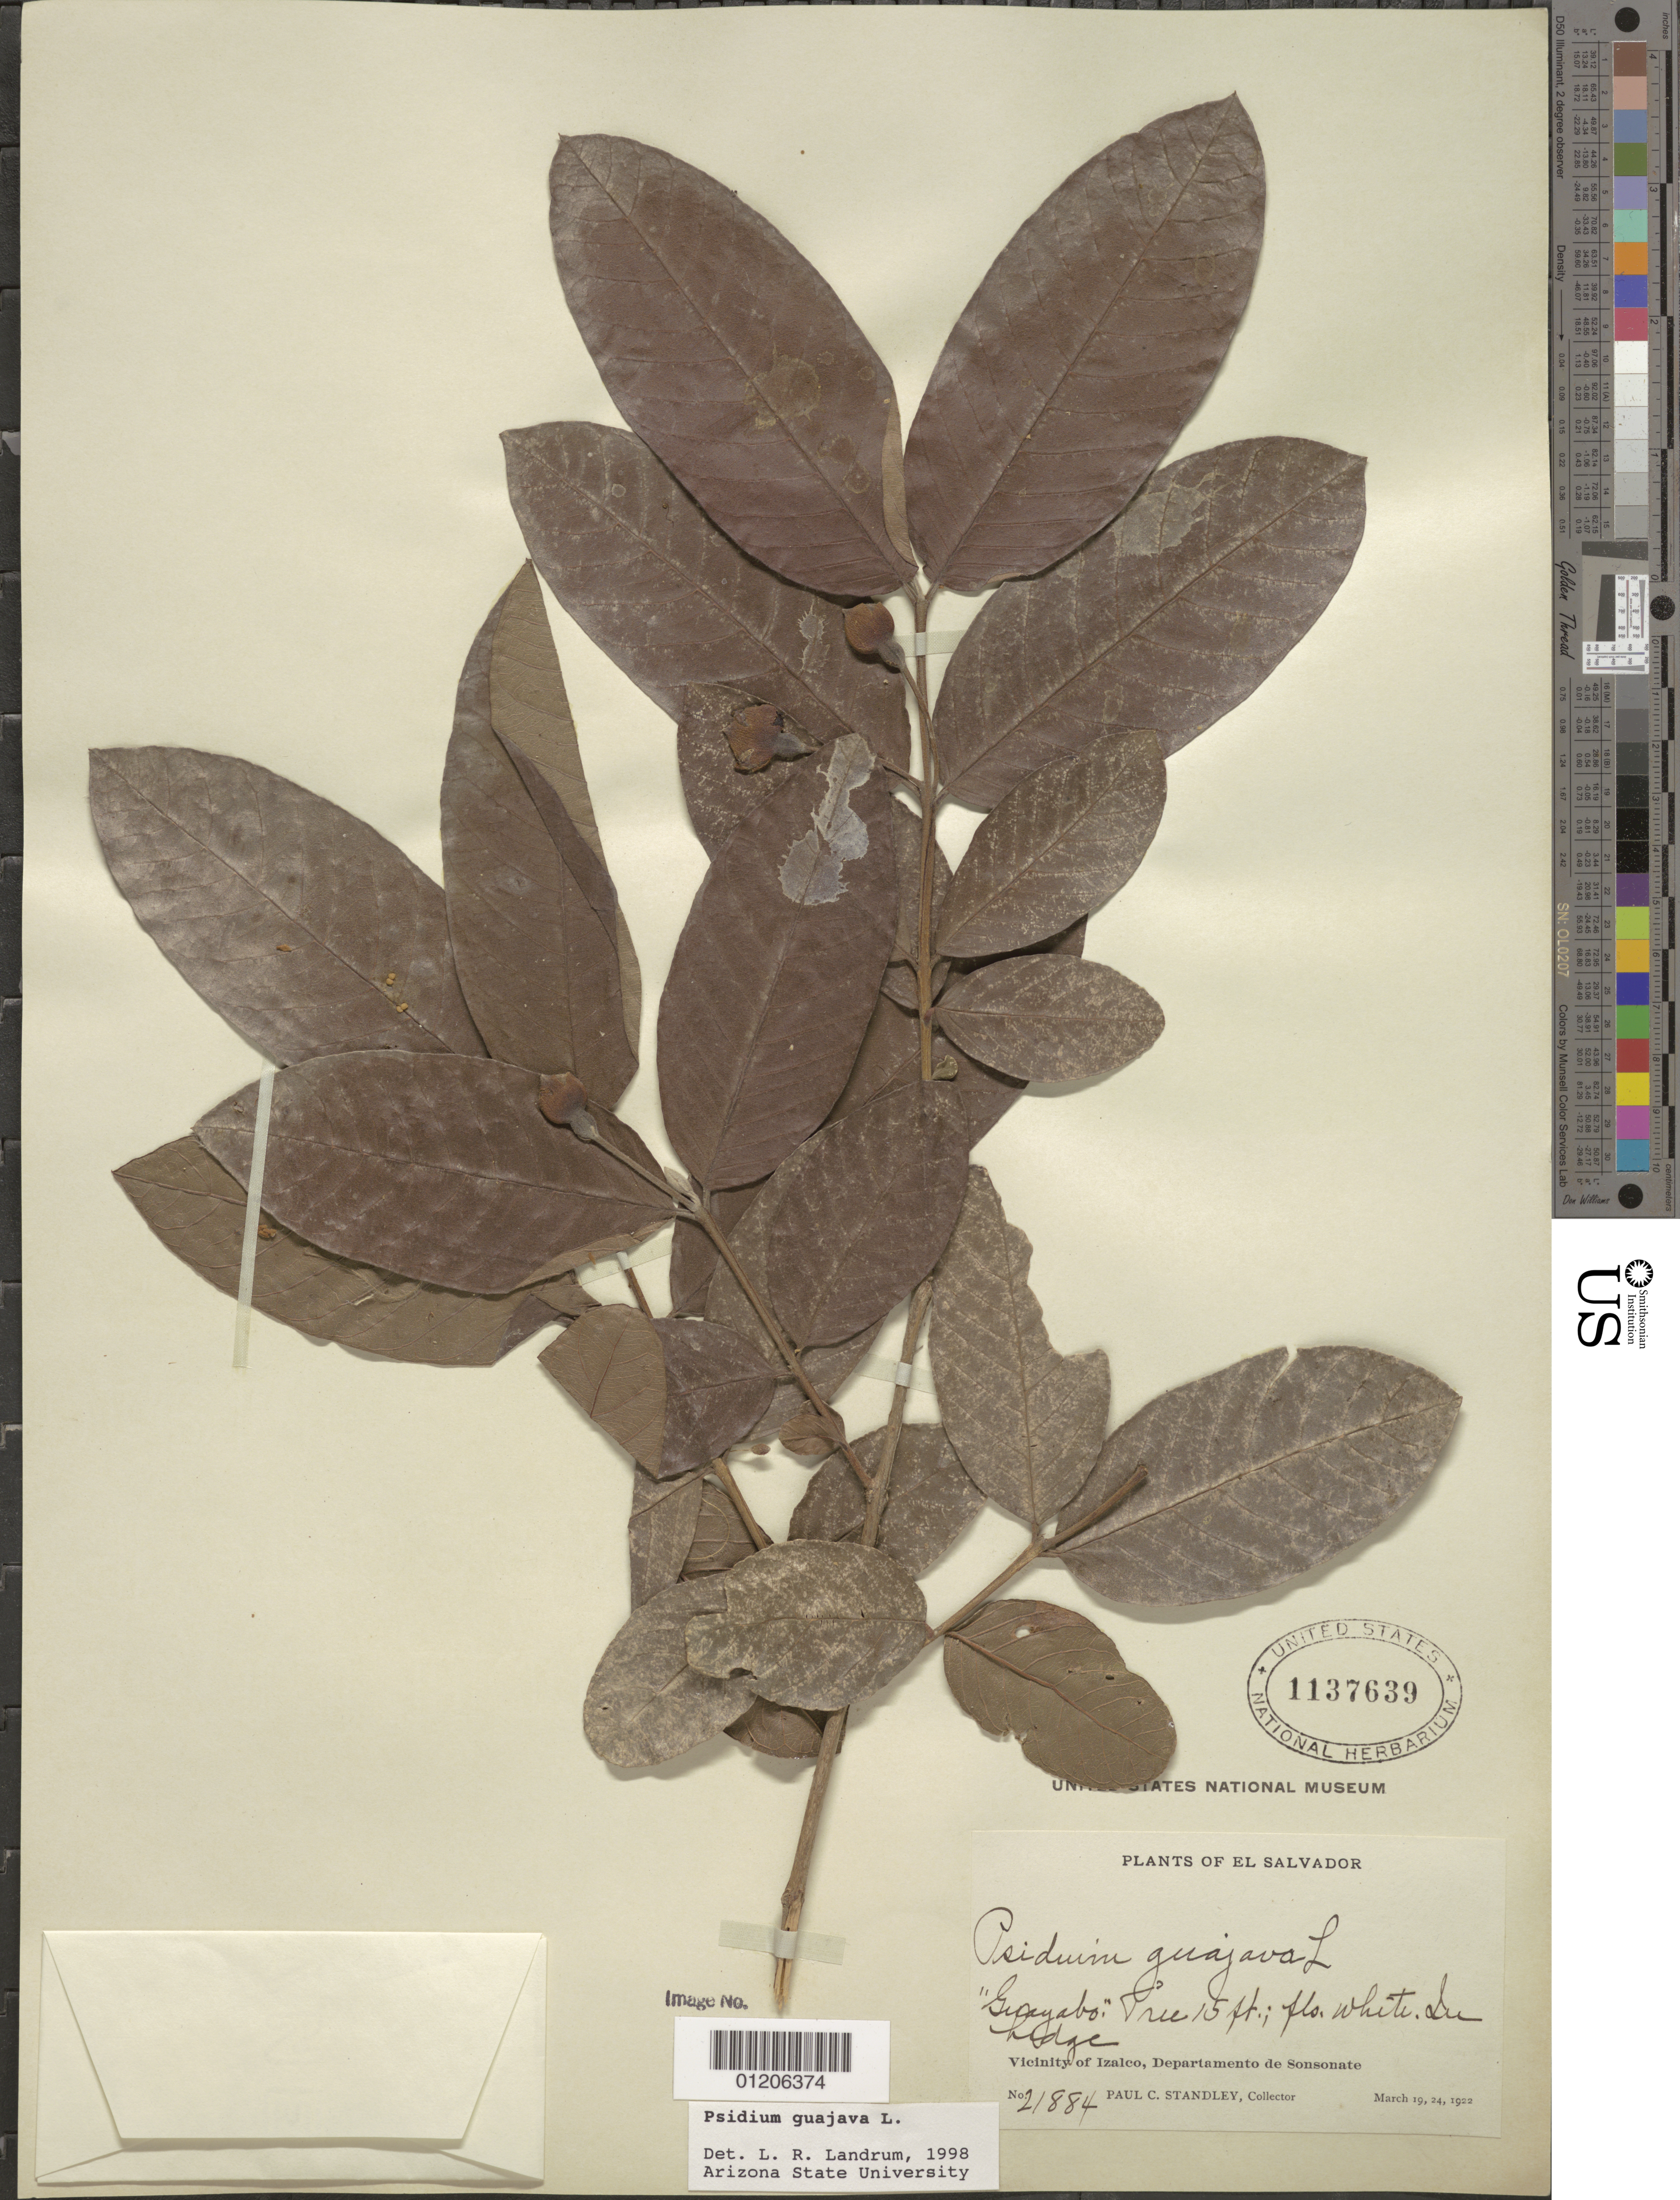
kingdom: Plantae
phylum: Tracheophyta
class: Magnoliopsida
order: Myrtales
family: Myrtaceae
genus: Psidium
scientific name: Psidium guajava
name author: L.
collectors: P. C. Standley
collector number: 21884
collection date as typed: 19 Mar 1922 and 24 Mar 1922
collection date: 1922-03-19,1922-03-24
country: El Salvador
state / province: Sonsonate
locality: Vicinity of Izalco.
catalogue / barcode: US 1137639